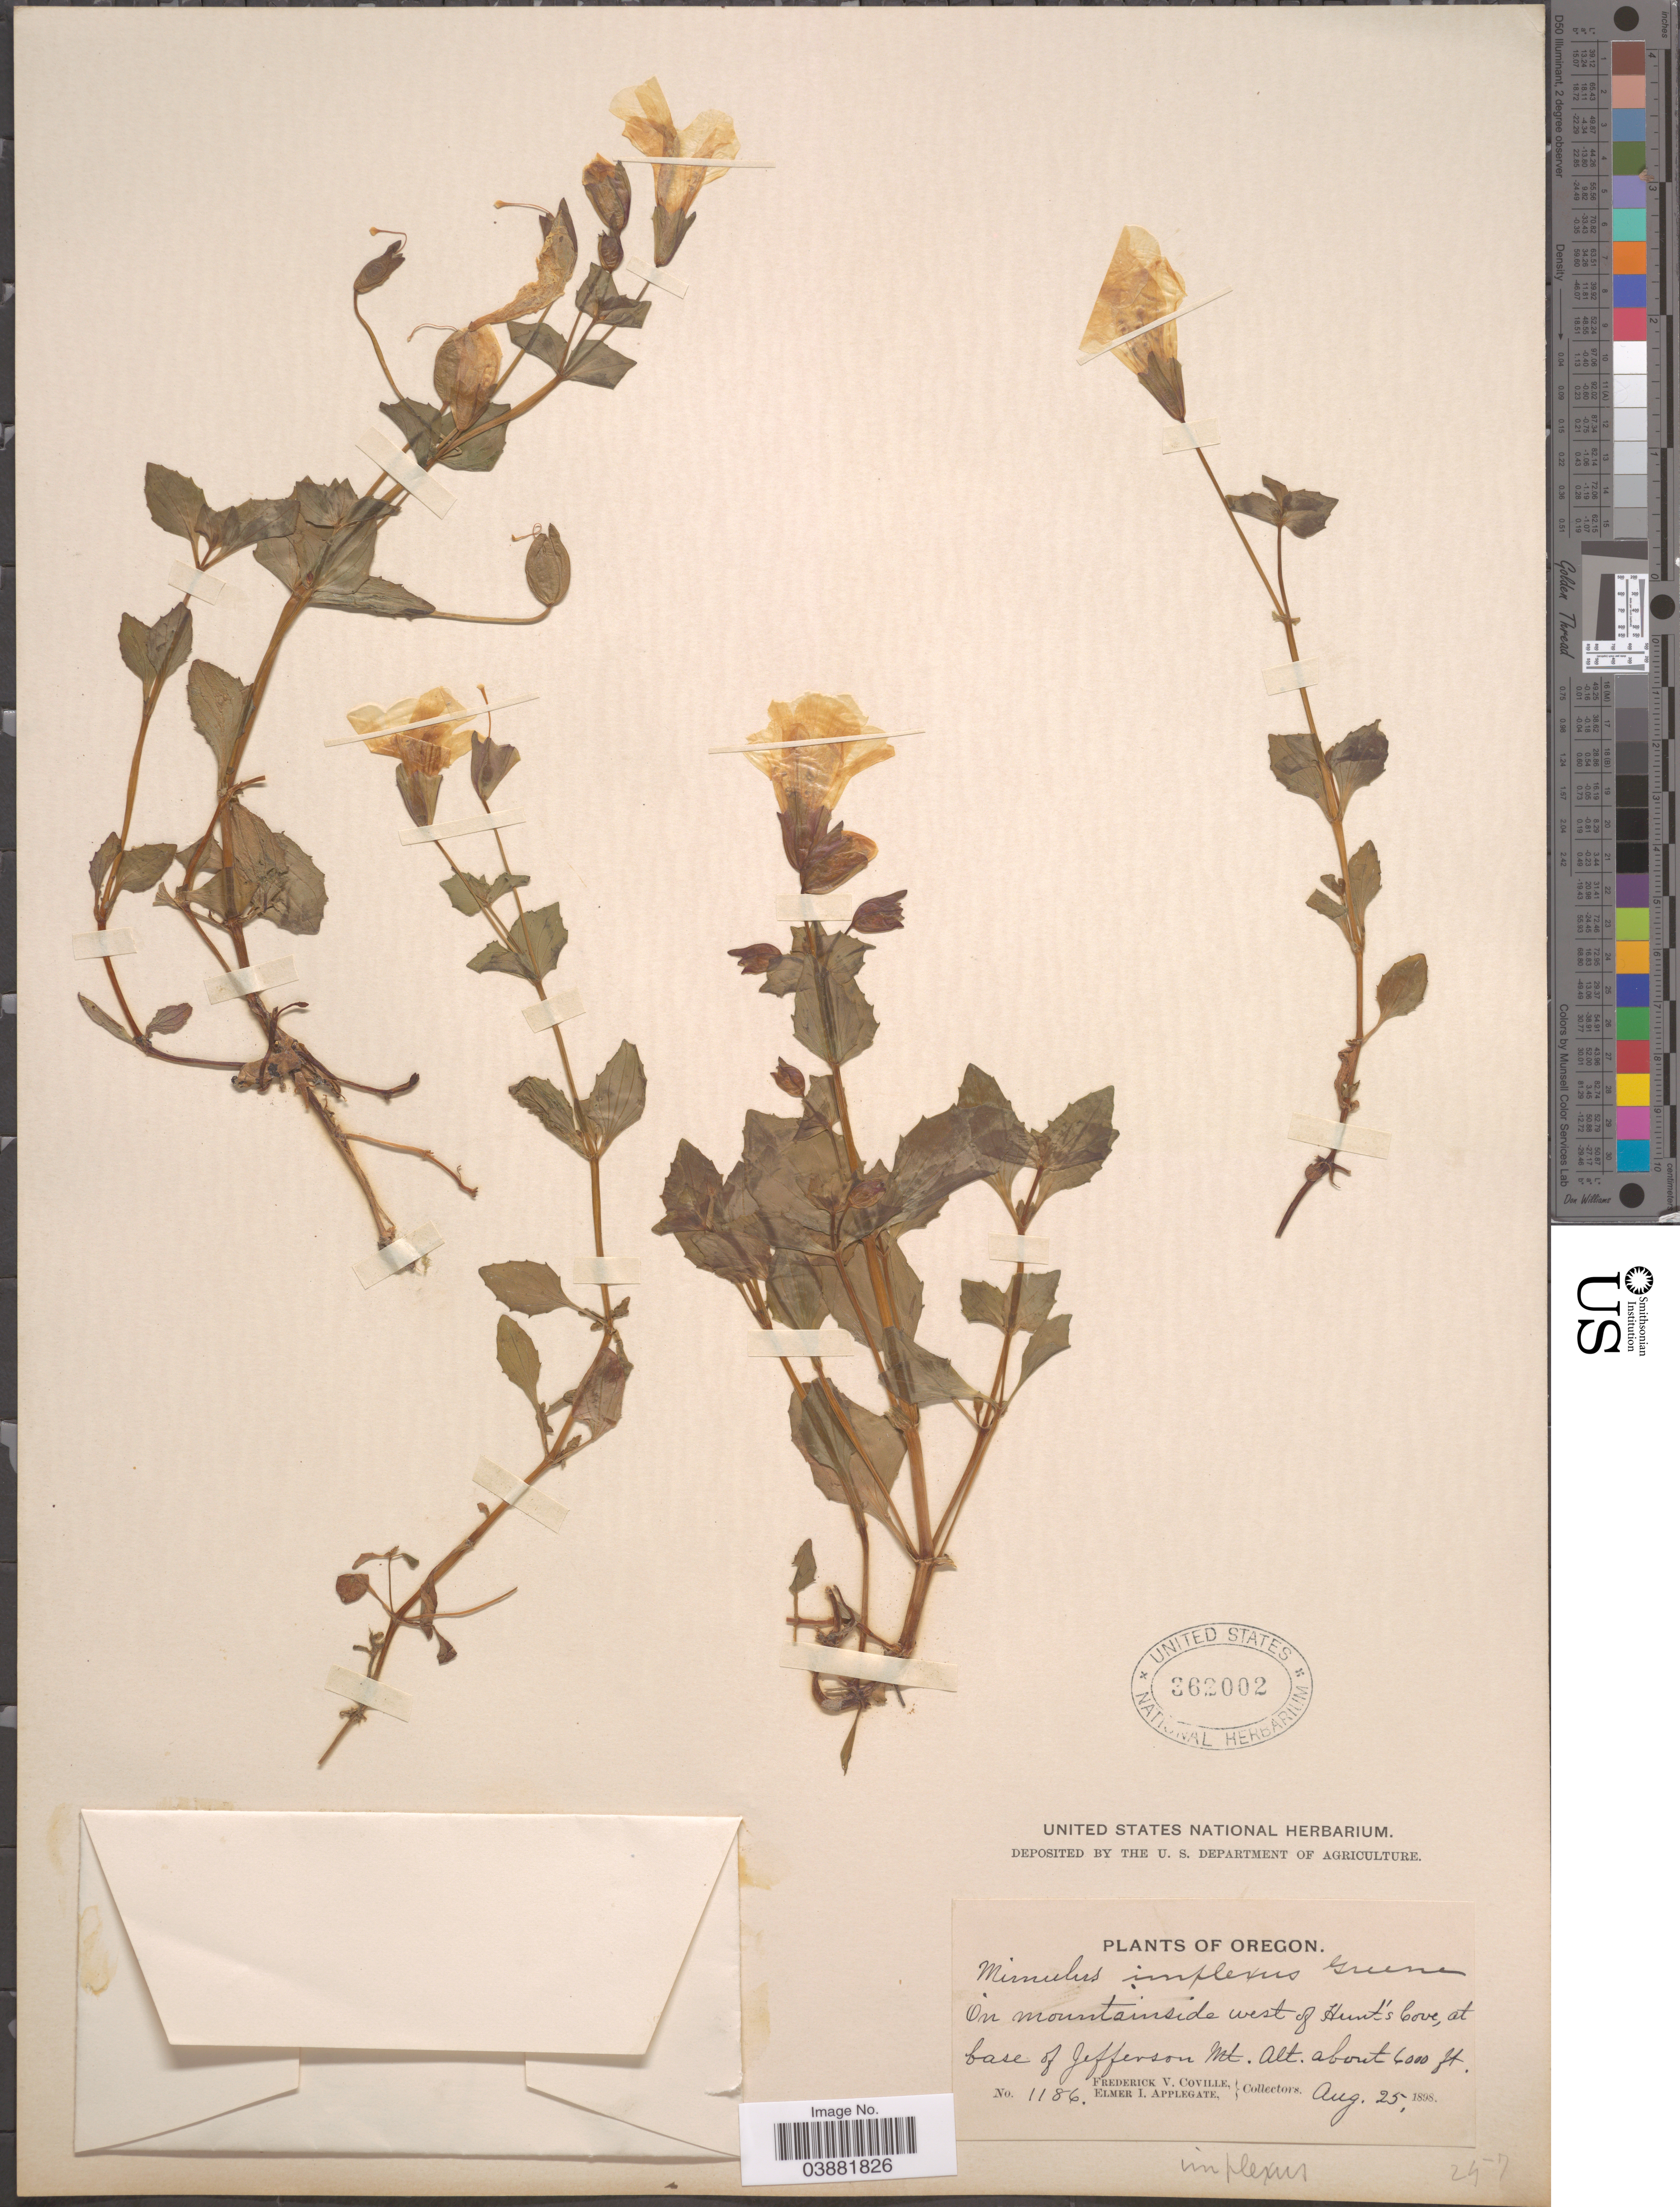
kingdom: Plantae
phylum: Tracheophyta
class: Magnoliopsida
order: Lamiales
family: Phrymaceae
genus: Mimulus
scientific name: Mimulus implexus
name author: Greene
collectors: F. V. Coville & E. I. Applegate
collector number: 1186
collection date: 1898-08-25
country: United States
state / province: Oregon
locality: On mountainside west of Hunt's Cove, at base of Jefferson Mt.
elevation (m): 1829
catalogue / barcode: US 362002